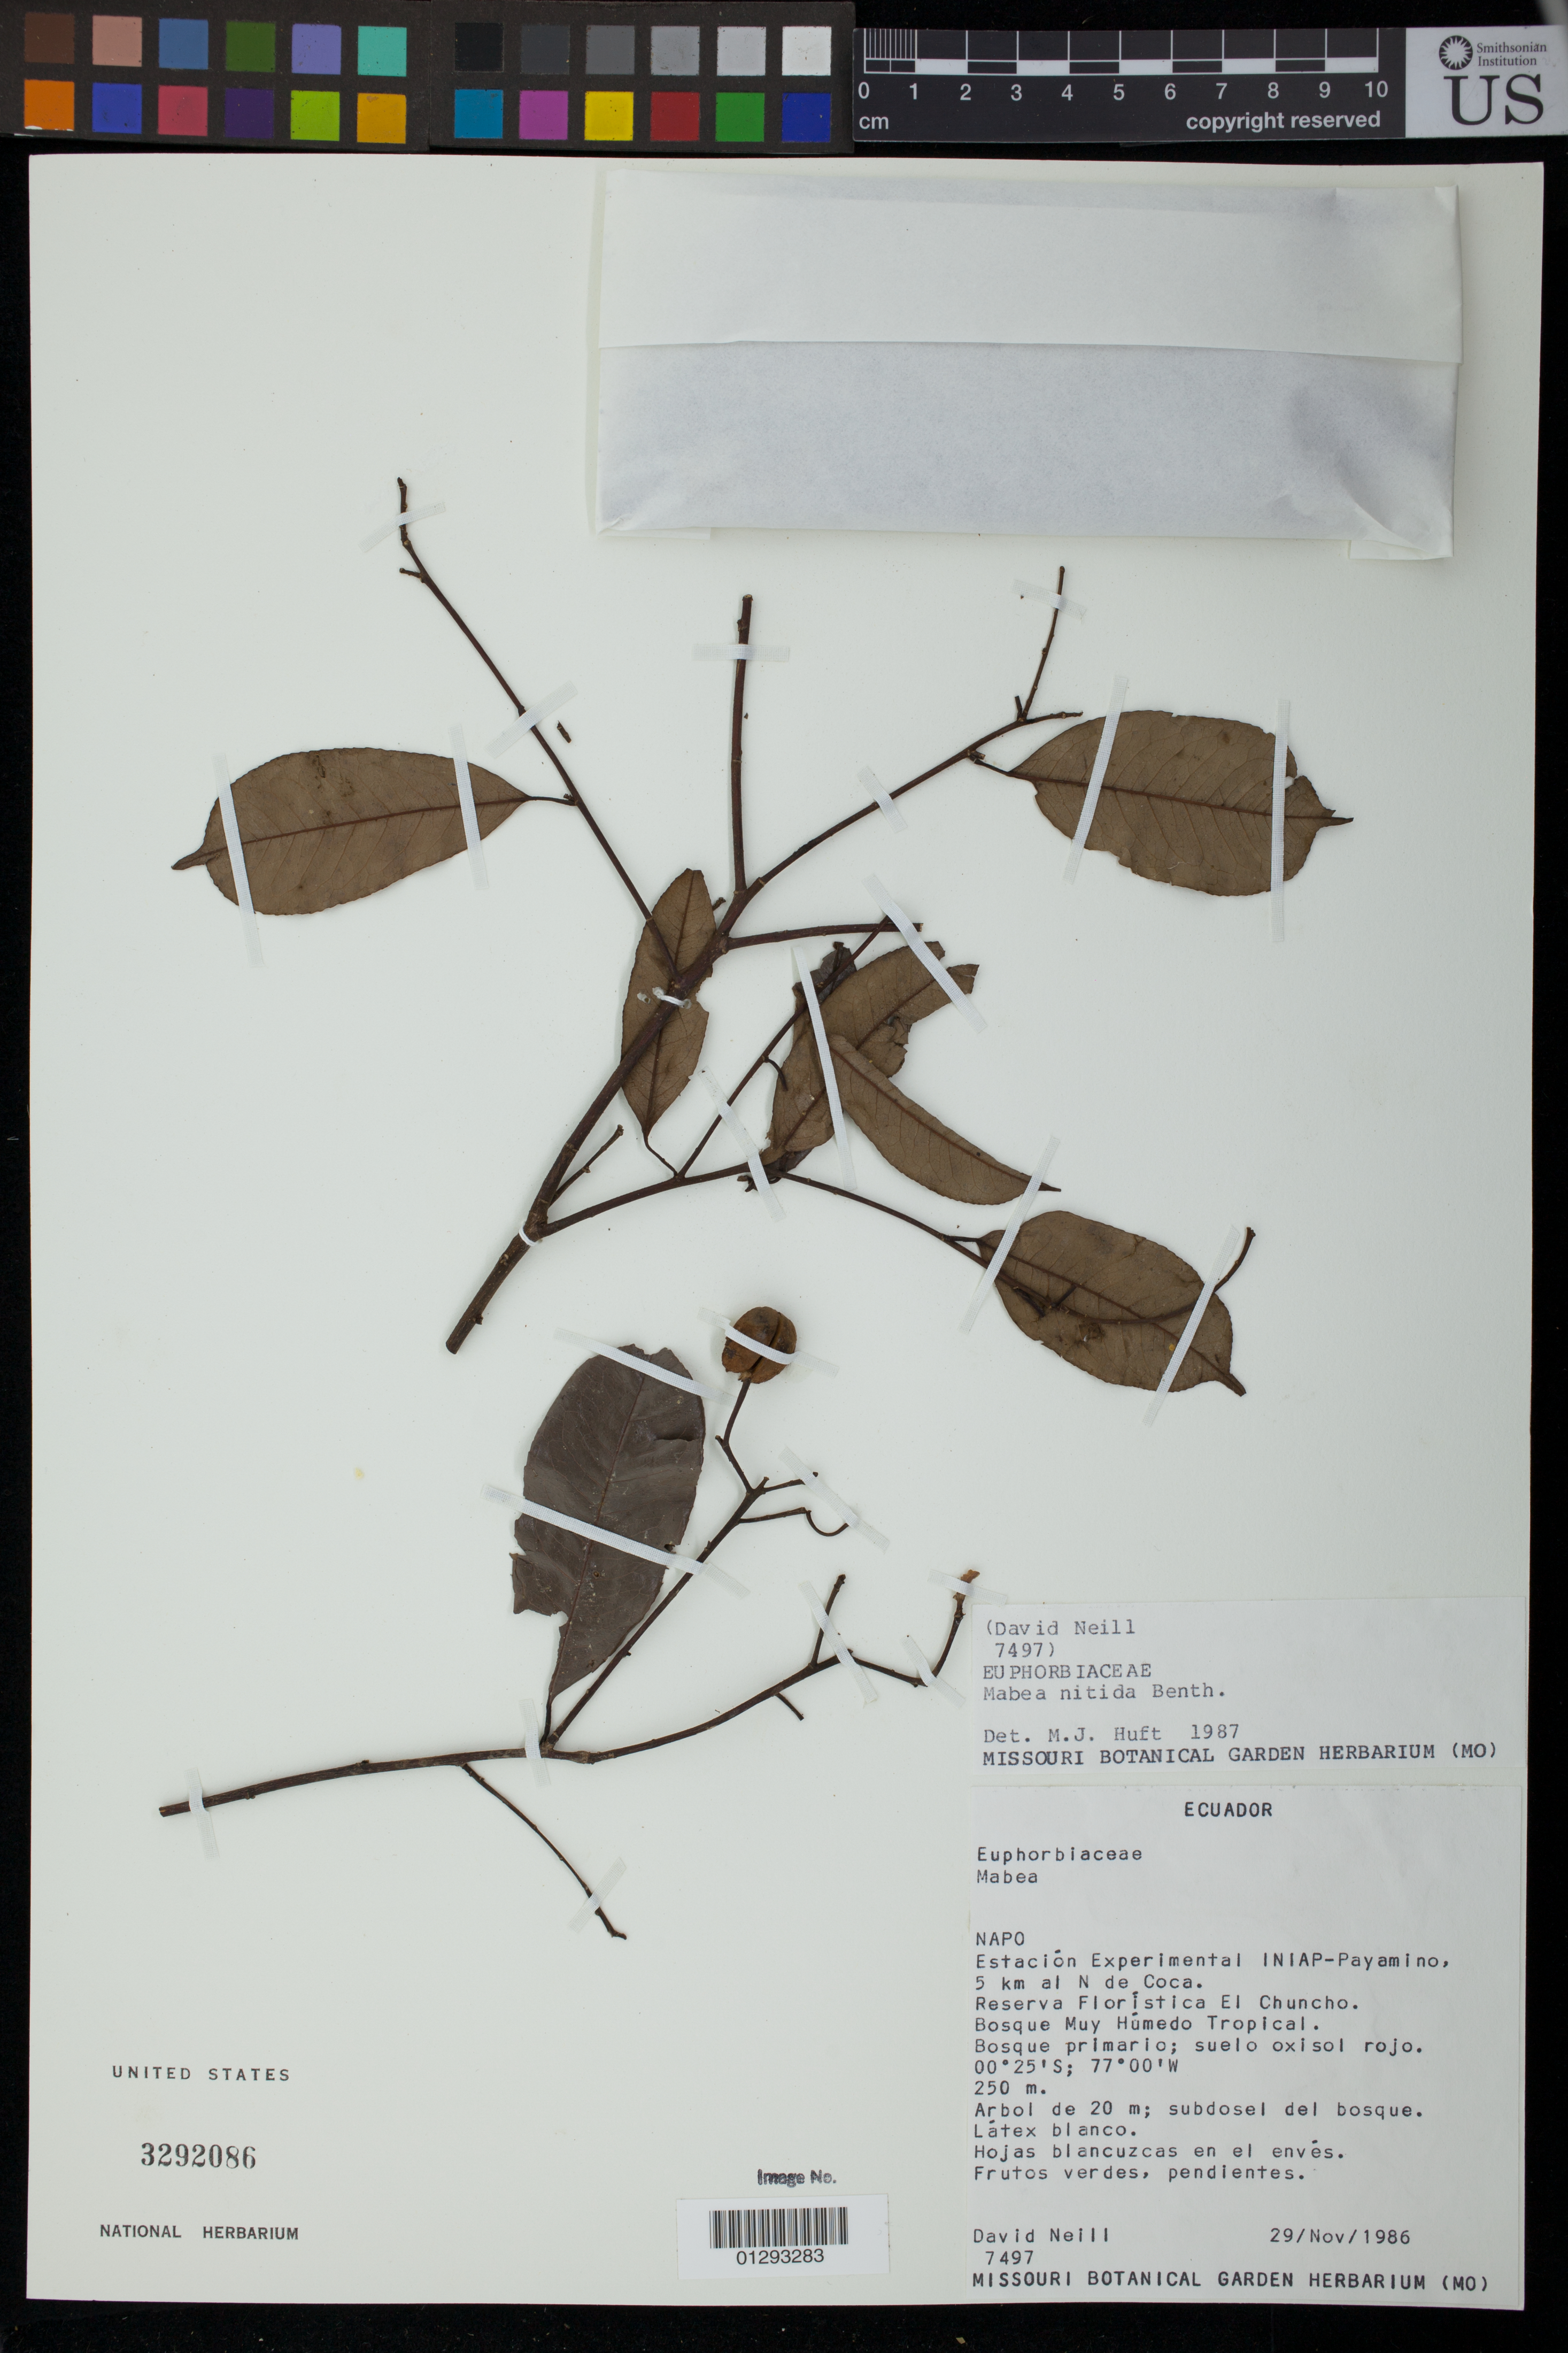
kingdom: Plantae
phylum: Tracheophyta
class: Magnoliopsida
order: Malpighiales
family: Euphorbiaceae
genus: Mabea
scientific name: Mabea nitida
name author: Spruce ex Benth.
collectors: D. Neill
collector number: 7497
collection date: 1986-11-29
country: Ecuador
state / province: Napo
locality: Estacion Experimental INIAP-Payamino,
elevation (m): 250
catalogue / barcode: US 3292086